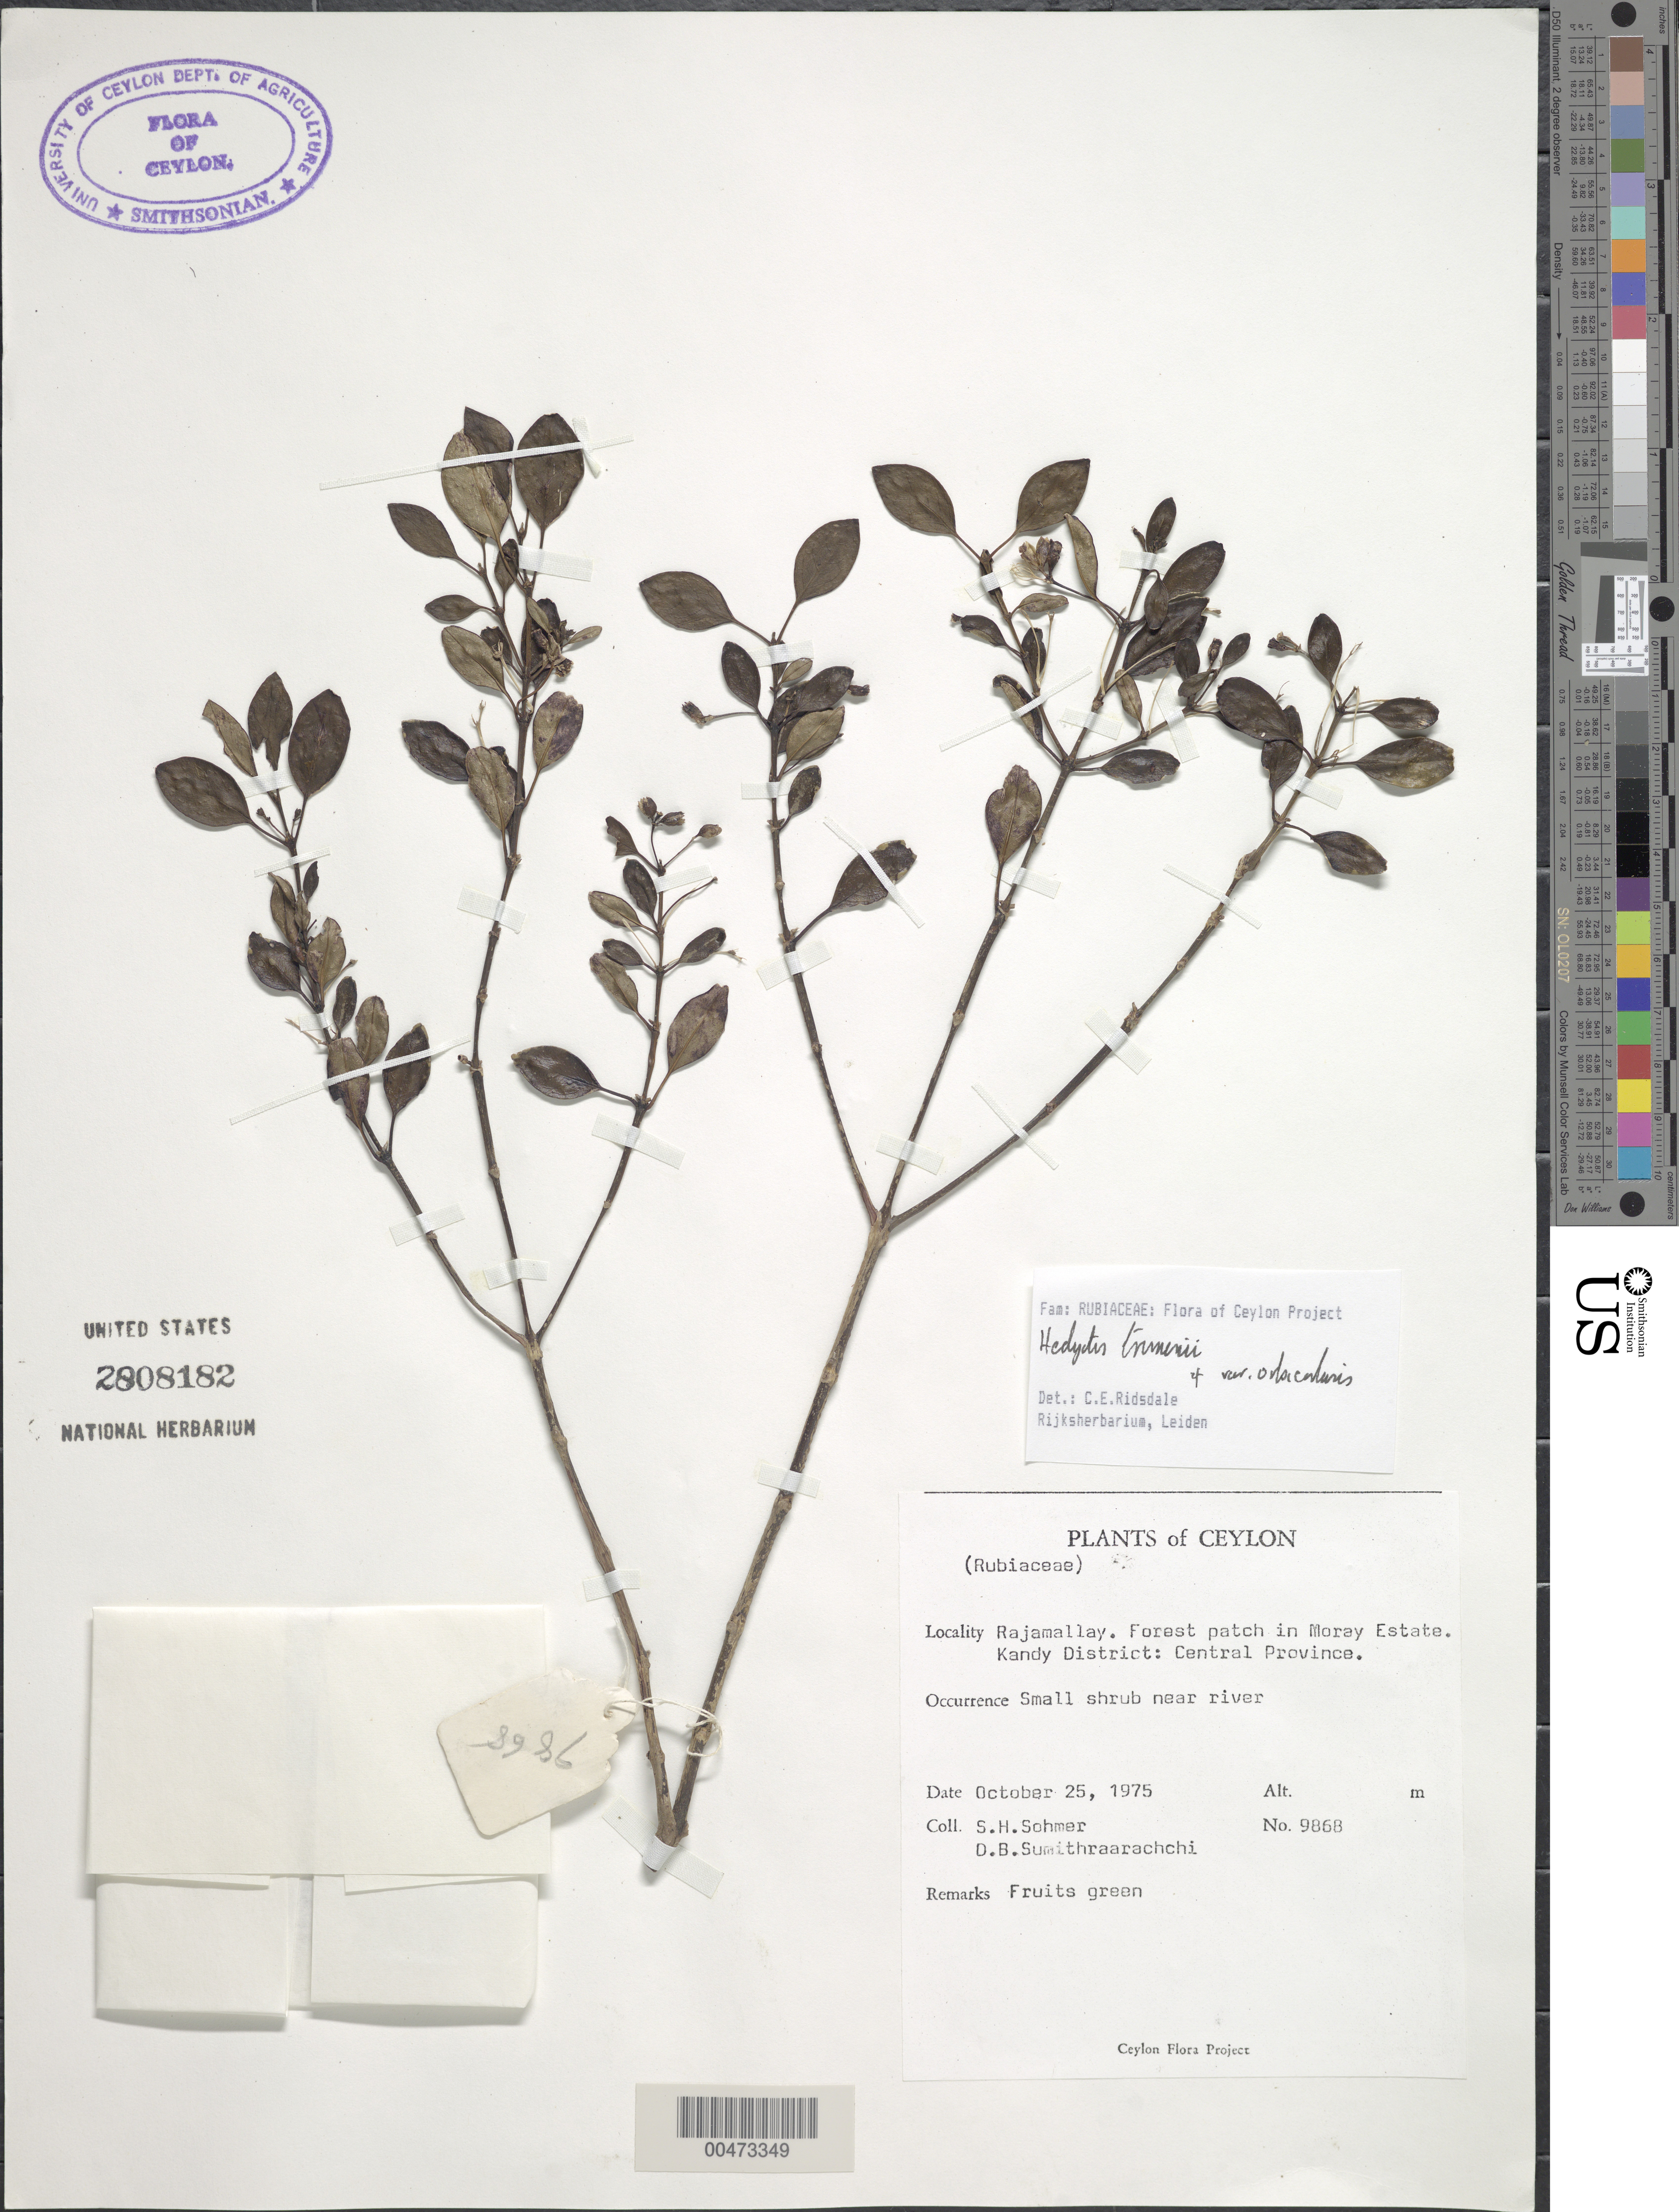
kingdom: Plantae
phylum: Tracheophyta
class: Magnoliopsida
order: Gentianales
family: Rubiaceae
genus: Hedyotis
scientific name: Hedyotis trimenii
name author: Deb & R. Dutta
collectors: S. H. Sohmer & D. B. Sumithraarachchi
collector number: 9868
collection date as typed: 25 Oct 1975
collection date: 1975-10-25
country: Sri Lanka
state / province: Central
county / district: Kandy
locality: Rajamallay Forest in Moray Estate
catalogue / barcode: US 2808182